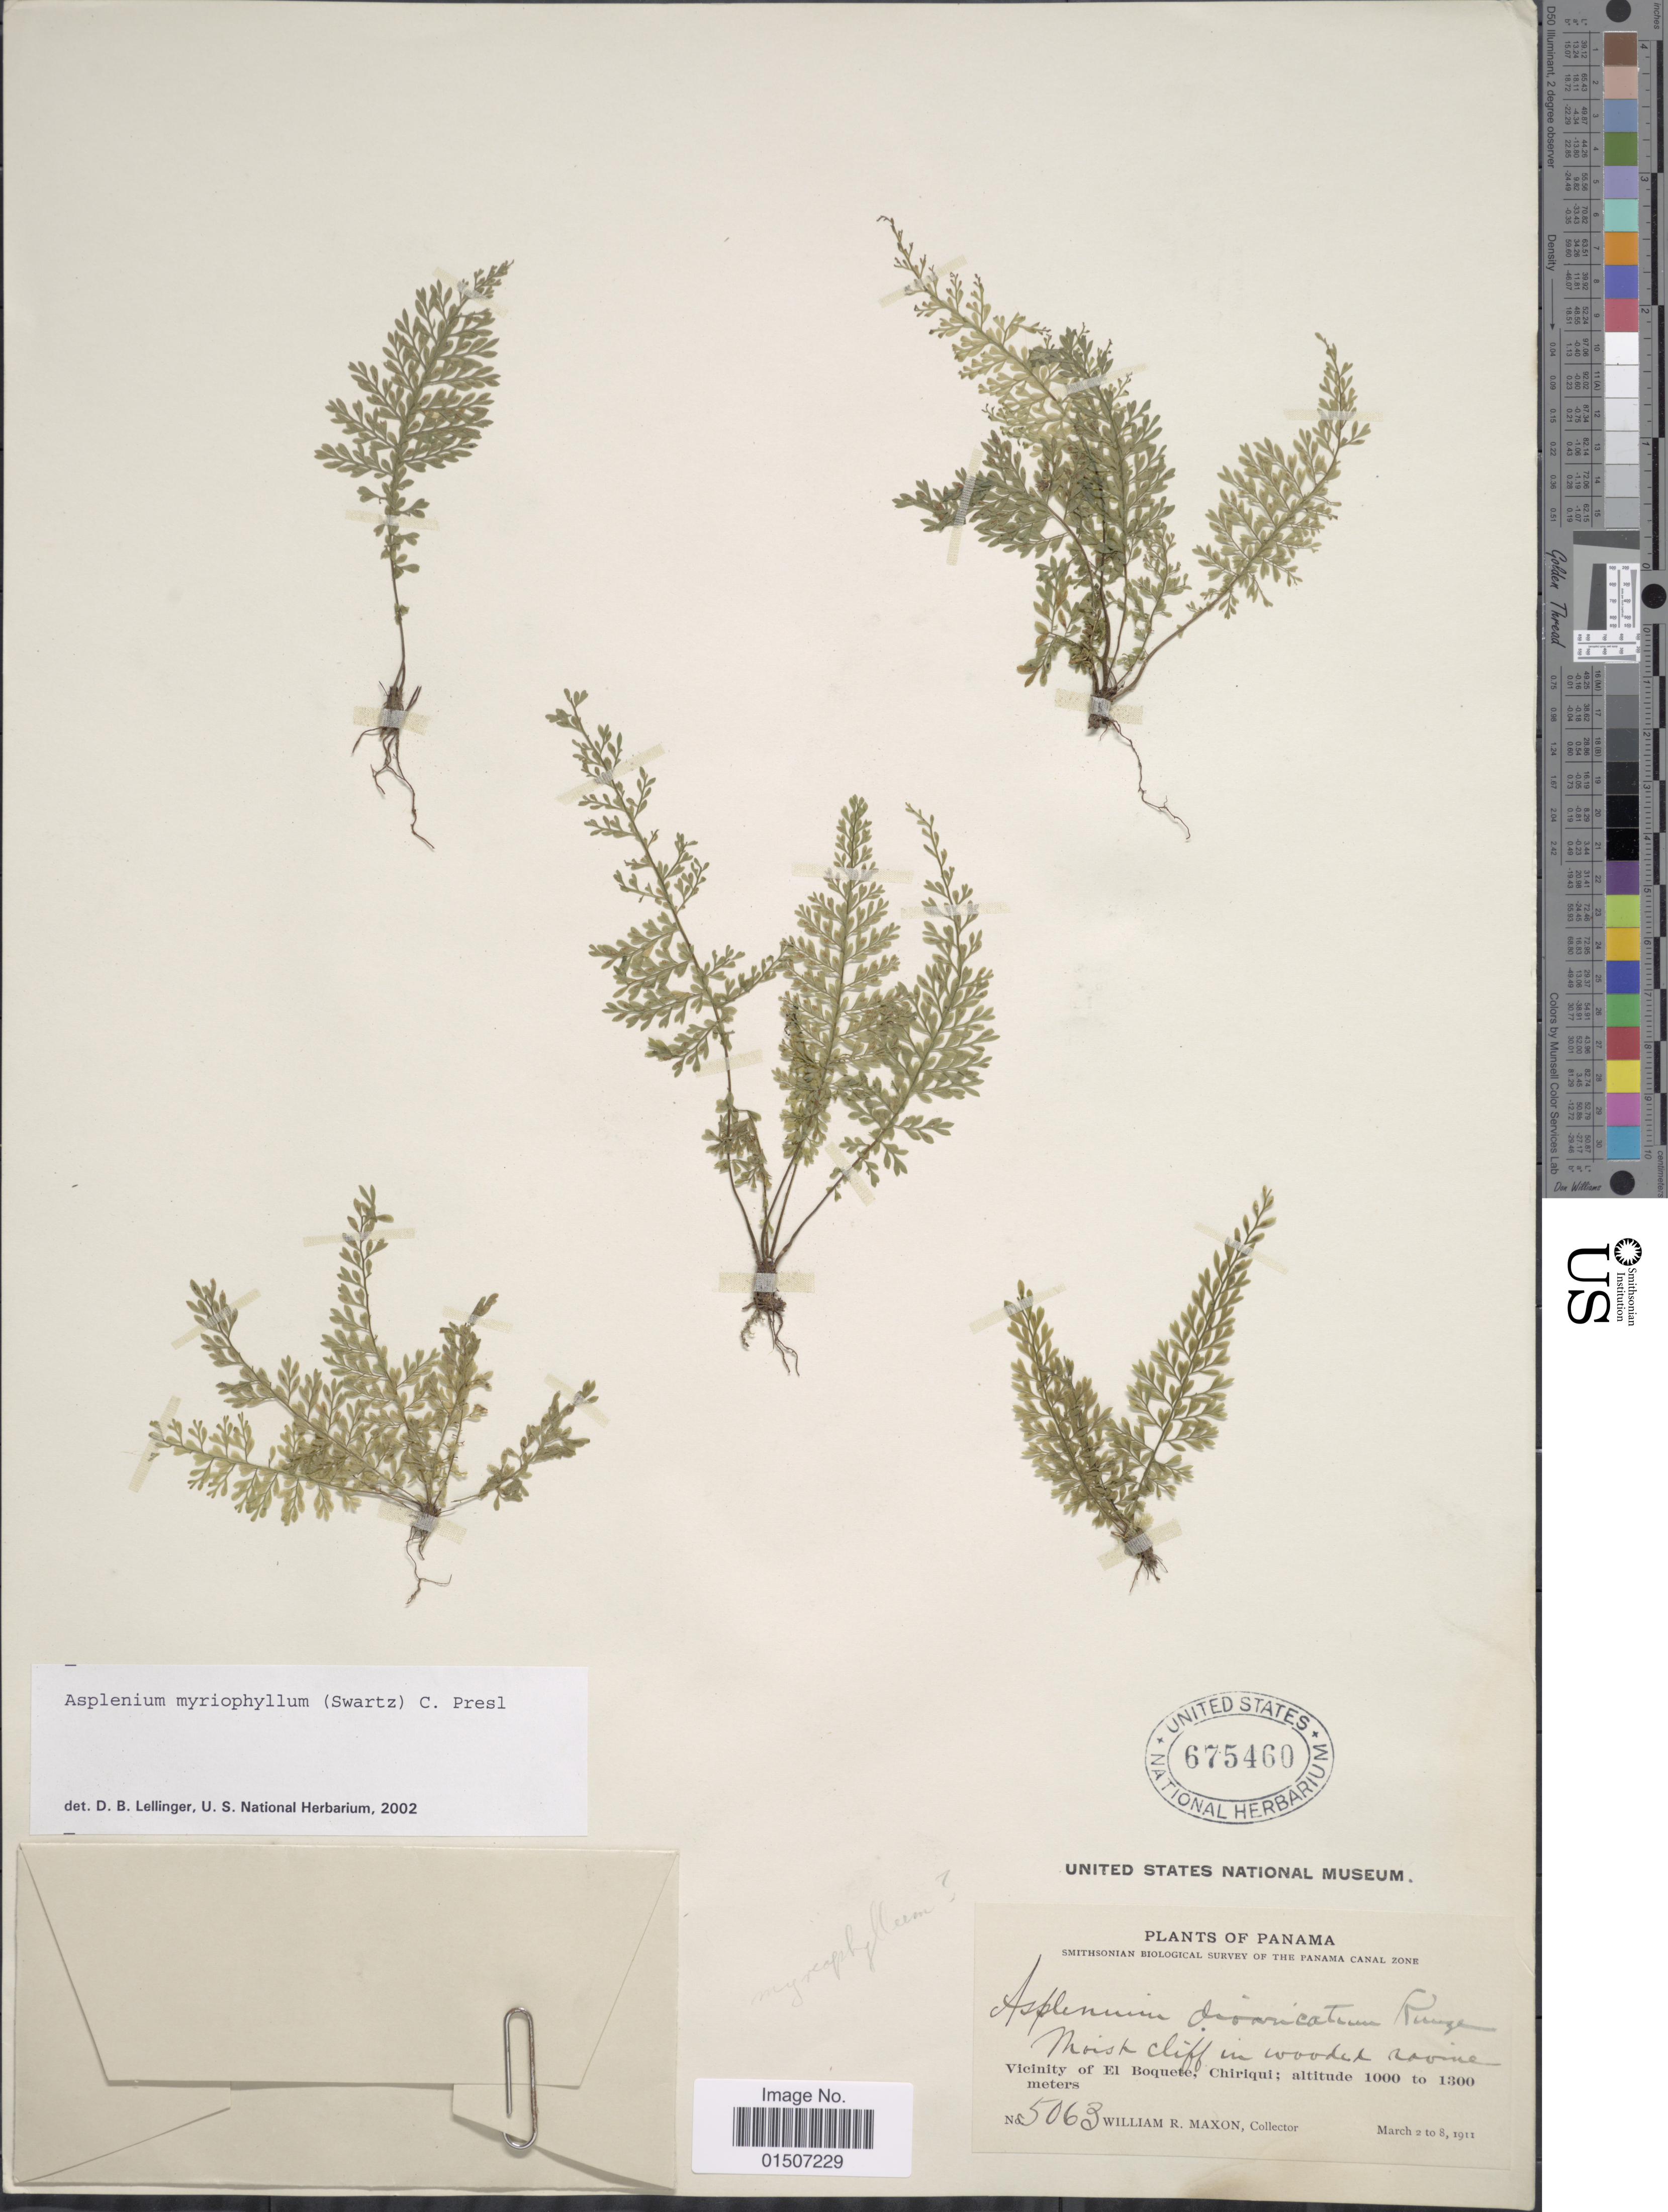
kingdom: Plantae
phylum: Tracheophyta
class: Polypodiopsida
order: Polypodiales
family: Aspleniaceae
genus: Asplenium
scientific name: Asplenium myriophyllum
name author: (Sw.) C. Presl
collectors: W. R. Maxon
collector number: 5063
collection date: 1911-03-02/1911-03-08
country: Panama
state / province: Chiriqui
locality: Vicinity of El Boquete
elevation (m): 1000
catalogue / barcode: US 675460